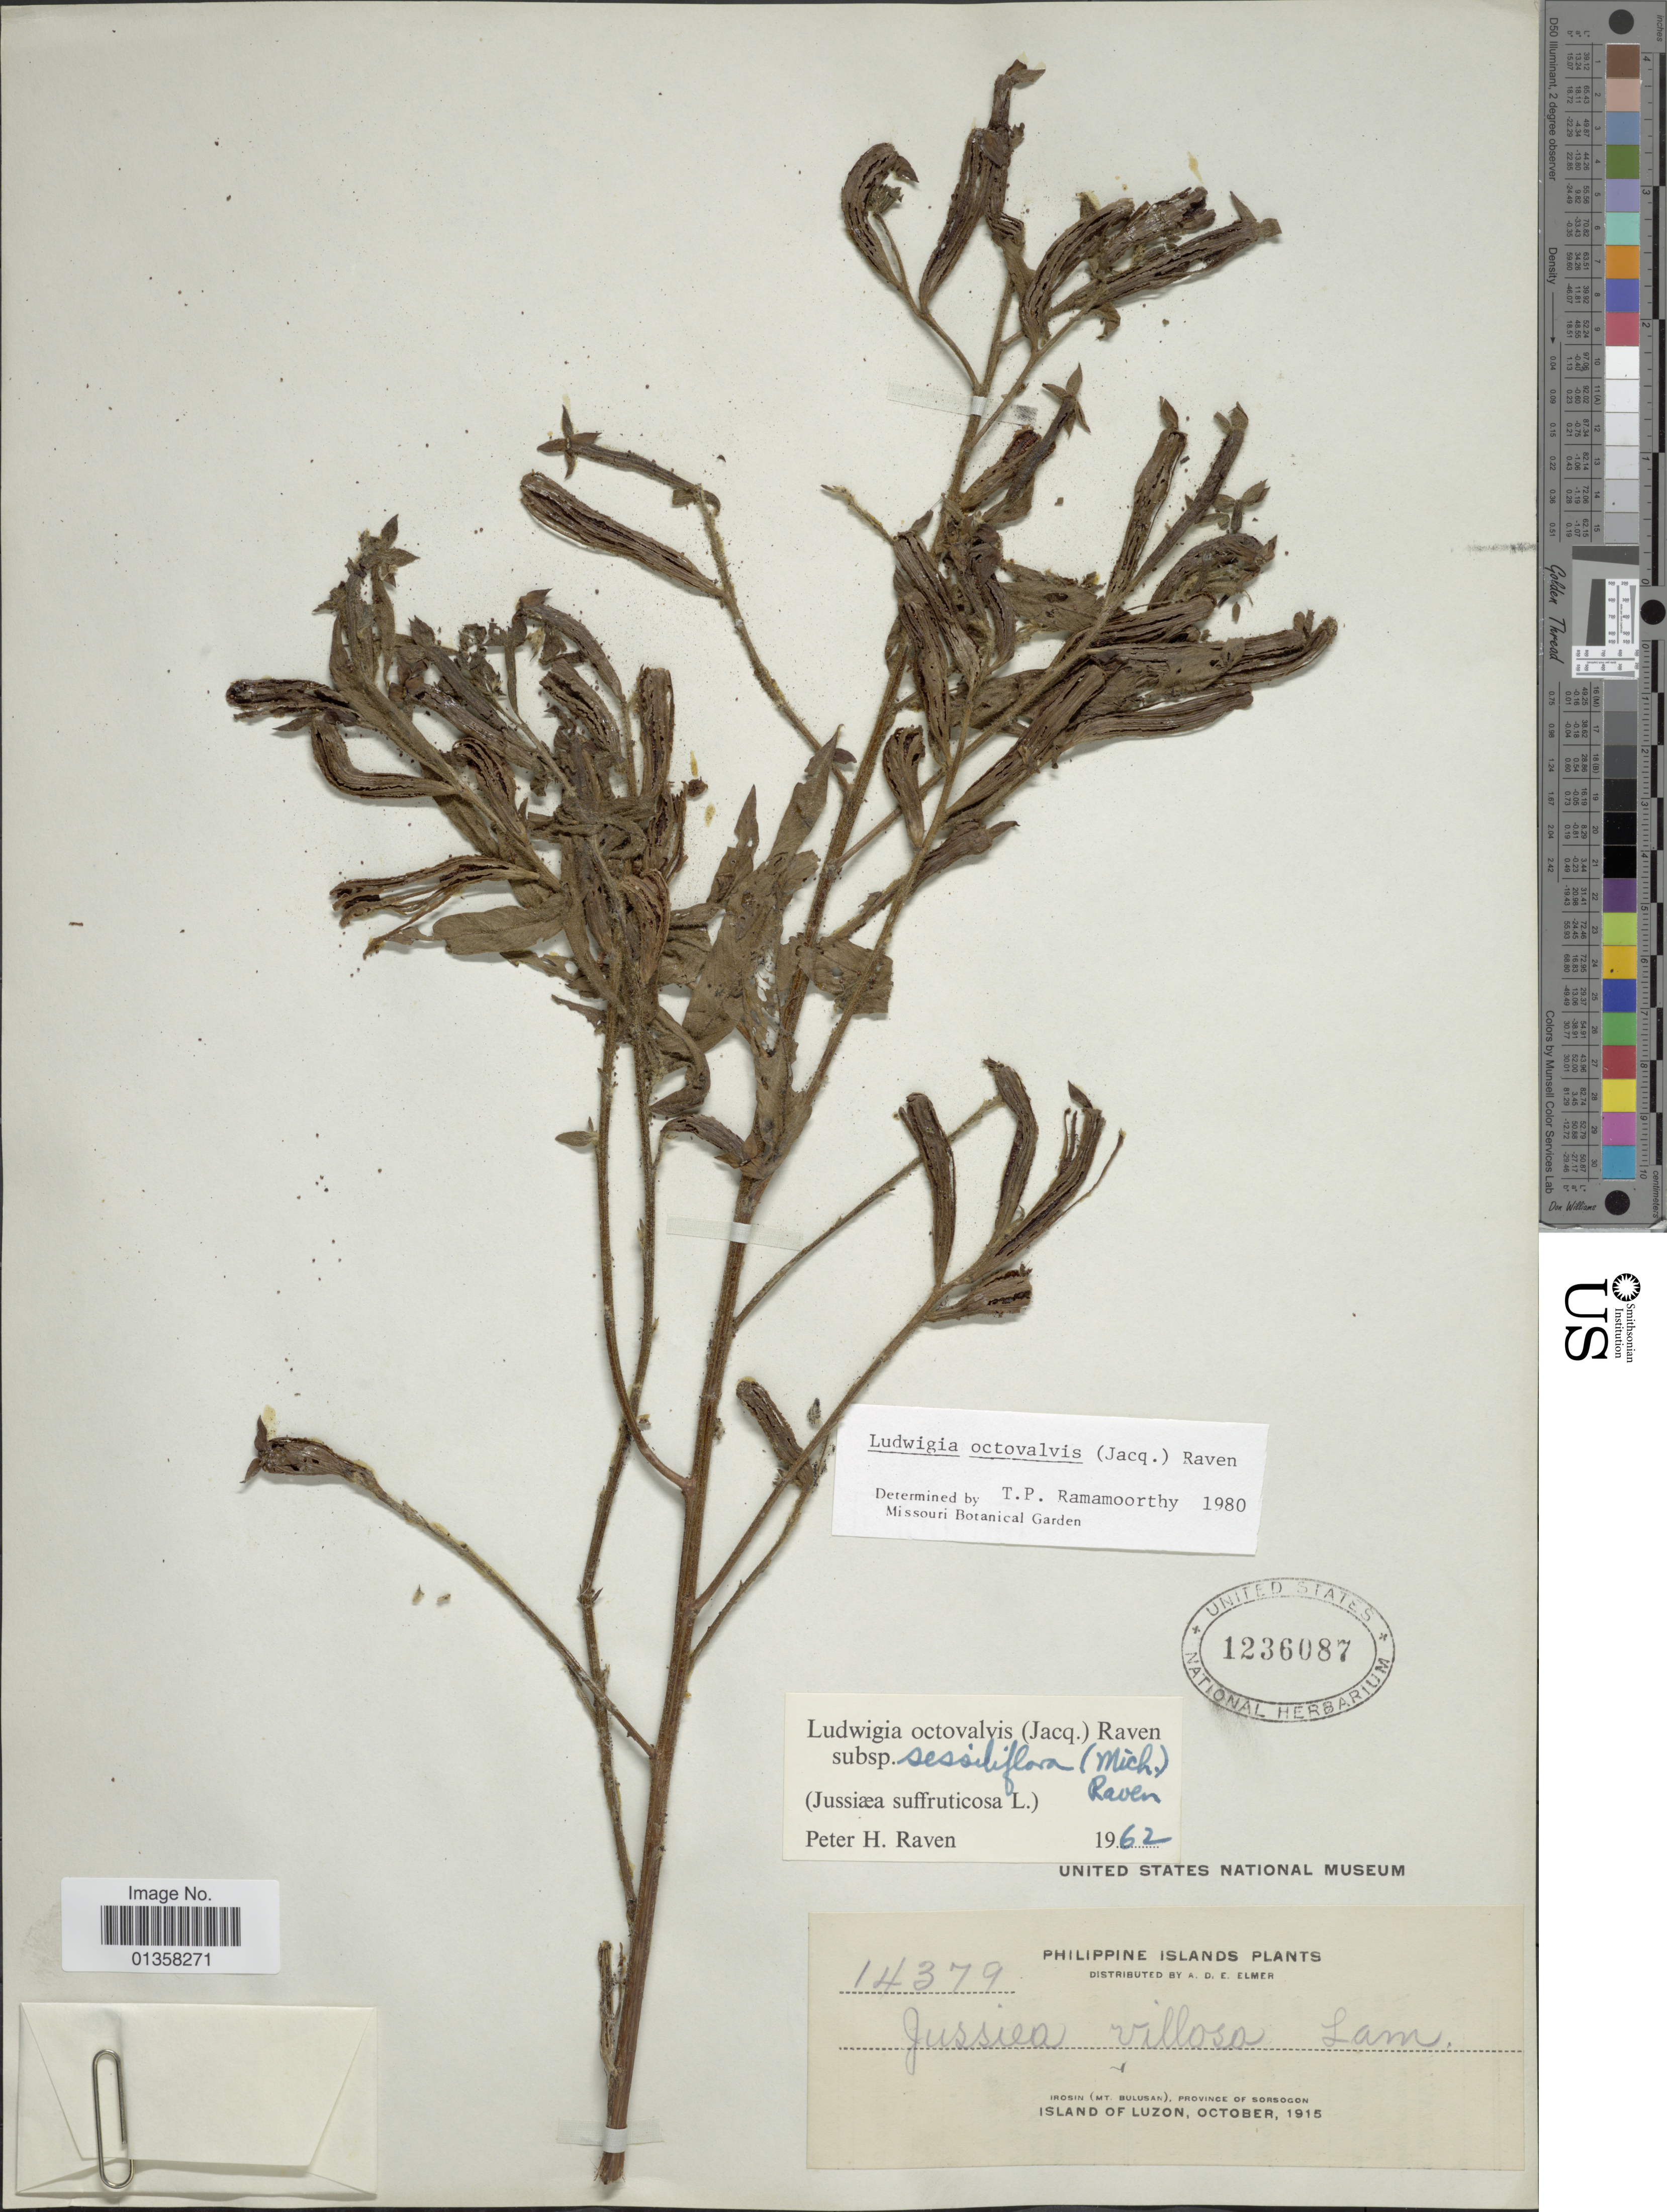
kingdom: Plantae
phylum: Tracheophyta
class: Magnoliopsida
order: Myrtales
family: Onagraceae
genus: Ludwigia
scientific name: Ludwigia octovalvis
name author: (Jacq.) P.H. Raven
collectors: A. D. E. Elmer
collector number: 14379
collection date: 1915-10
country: Philippines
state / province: Central Luzon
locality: Philippine Islands, Irosin (Mt. Bulusan), Province of Sorsogon, Island of Luzon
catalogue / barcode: US 1236087